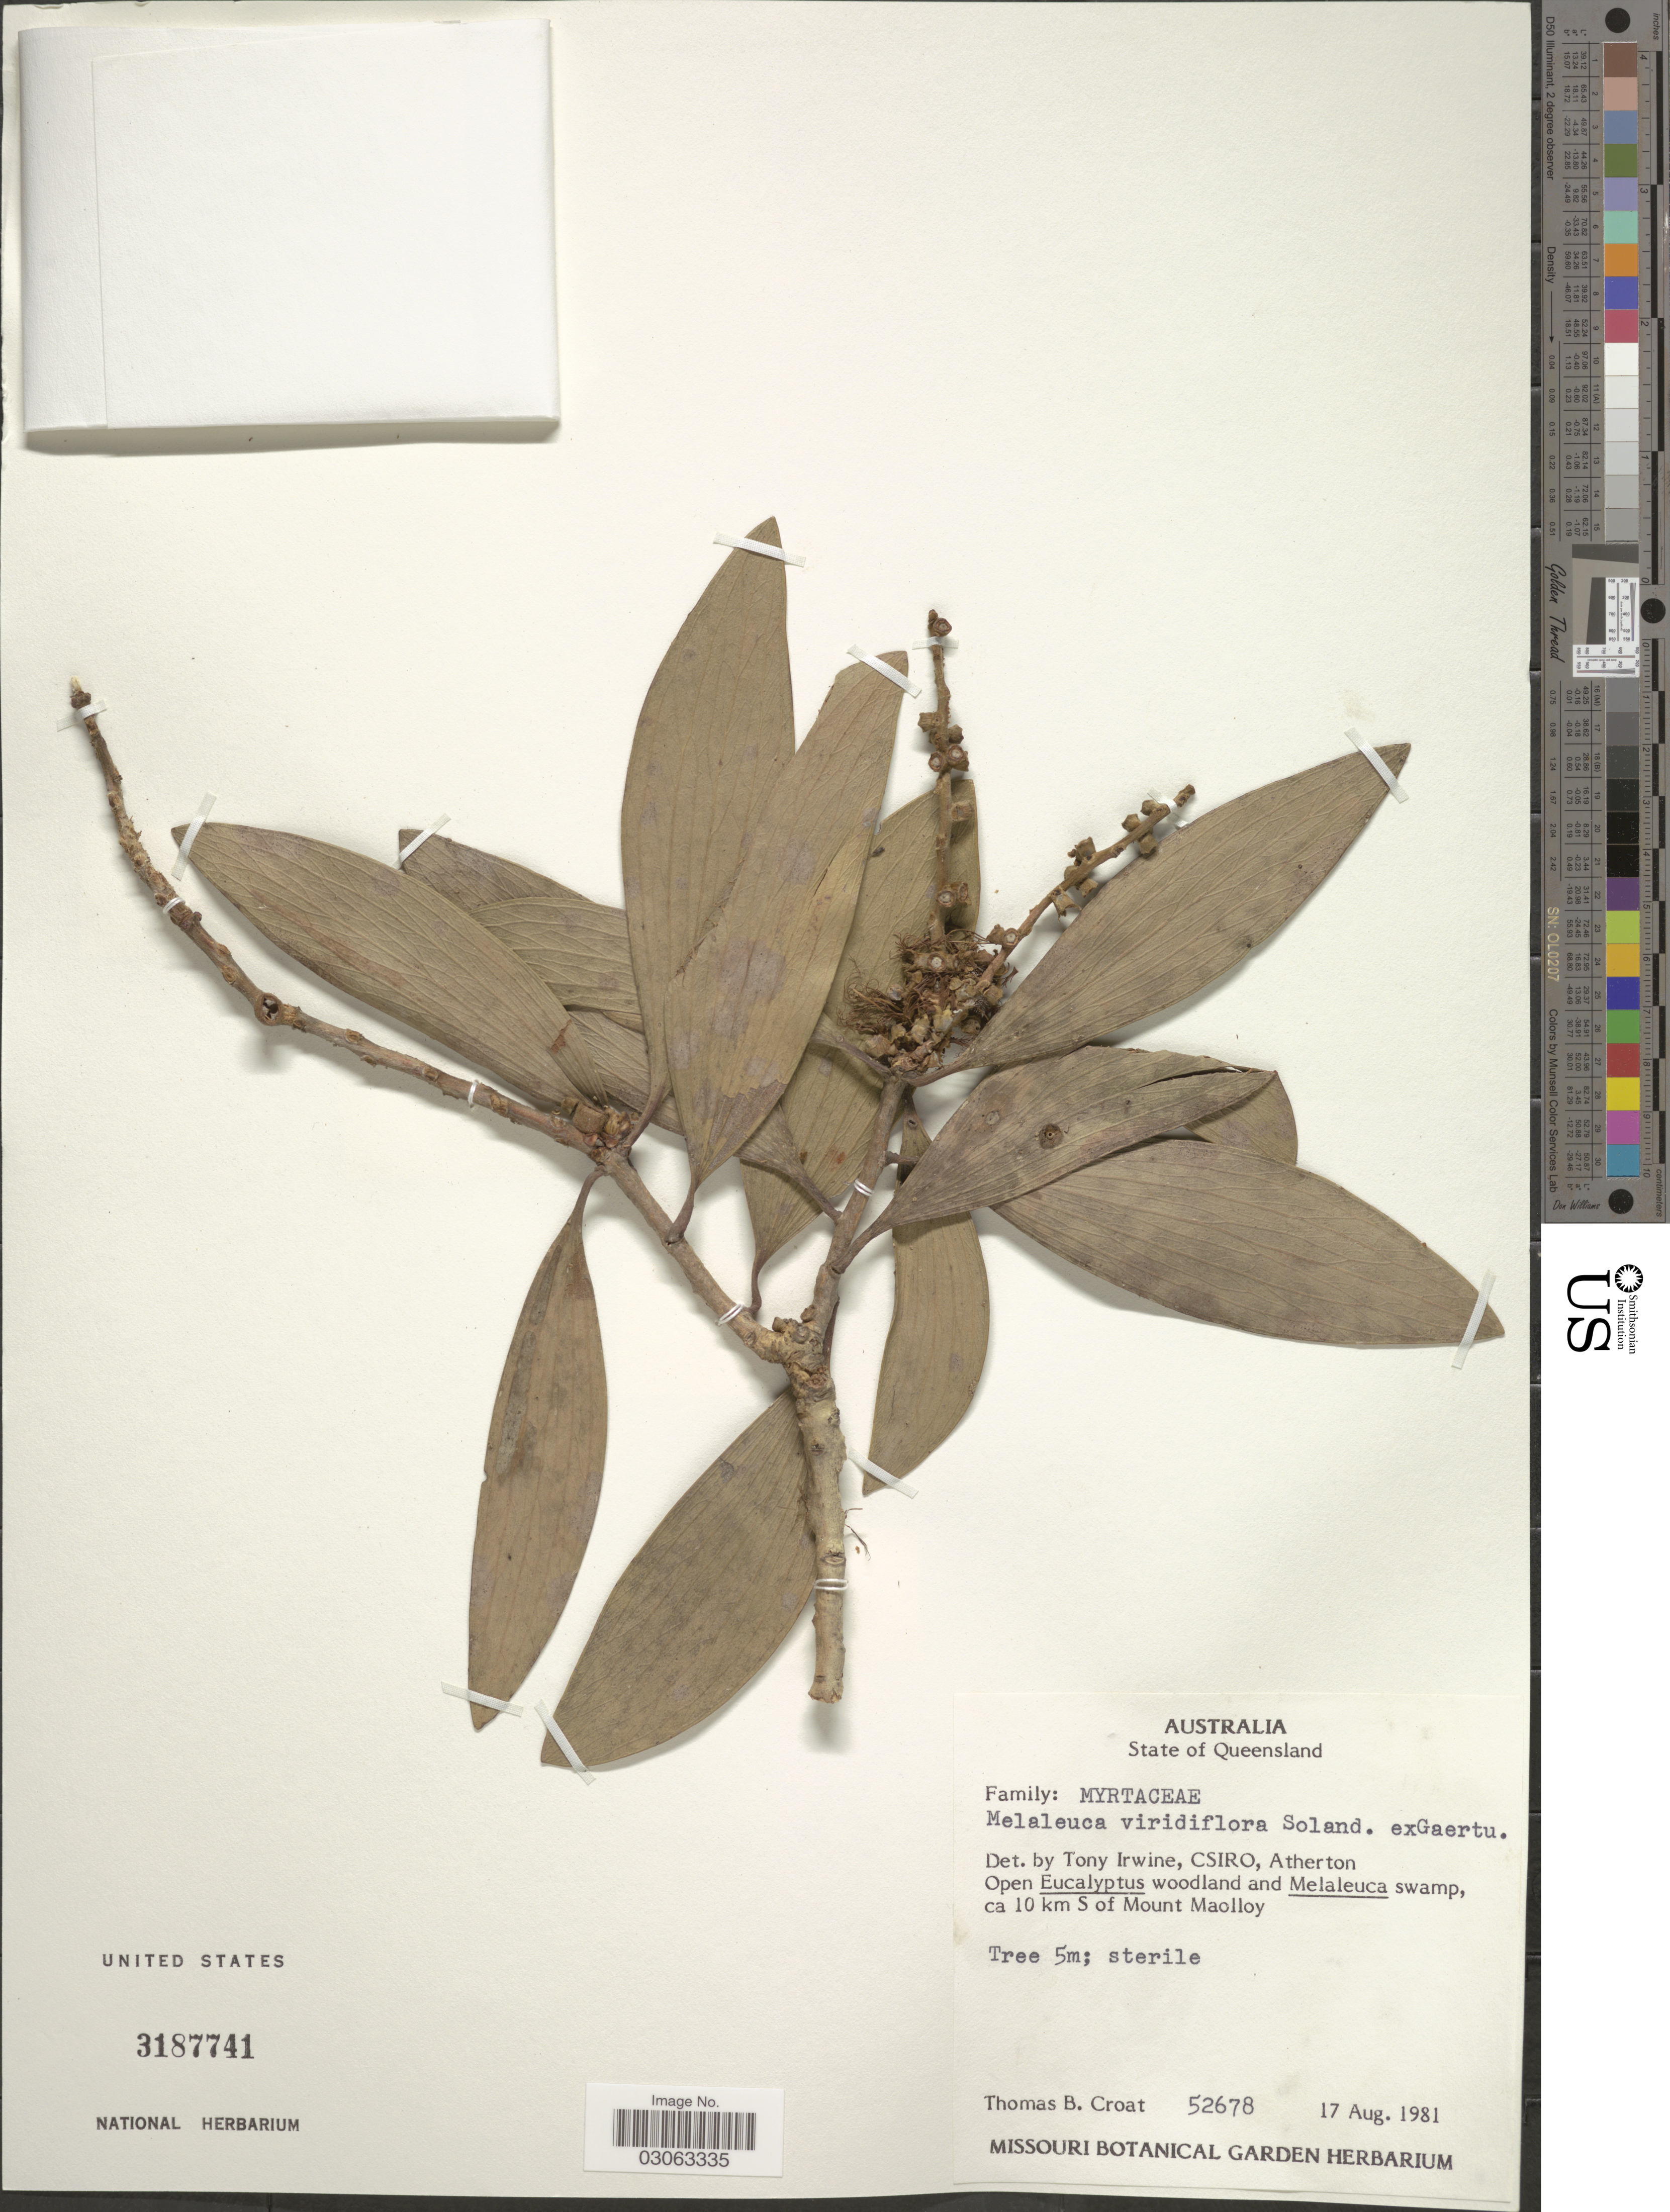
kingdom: Plantae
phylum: Tracheophyta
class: Magnoliopsida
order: Myrtales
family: Myrtaceae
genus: Melaleuca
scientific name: Melaleuca viridiflora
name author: Sol. ex Gaertn.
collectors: T. B. Croat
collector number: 52678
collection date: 1981-08-17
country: Australia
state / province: Queensland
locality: Ca 10 km S of Mount Maolloy.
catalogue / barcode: US 3187741